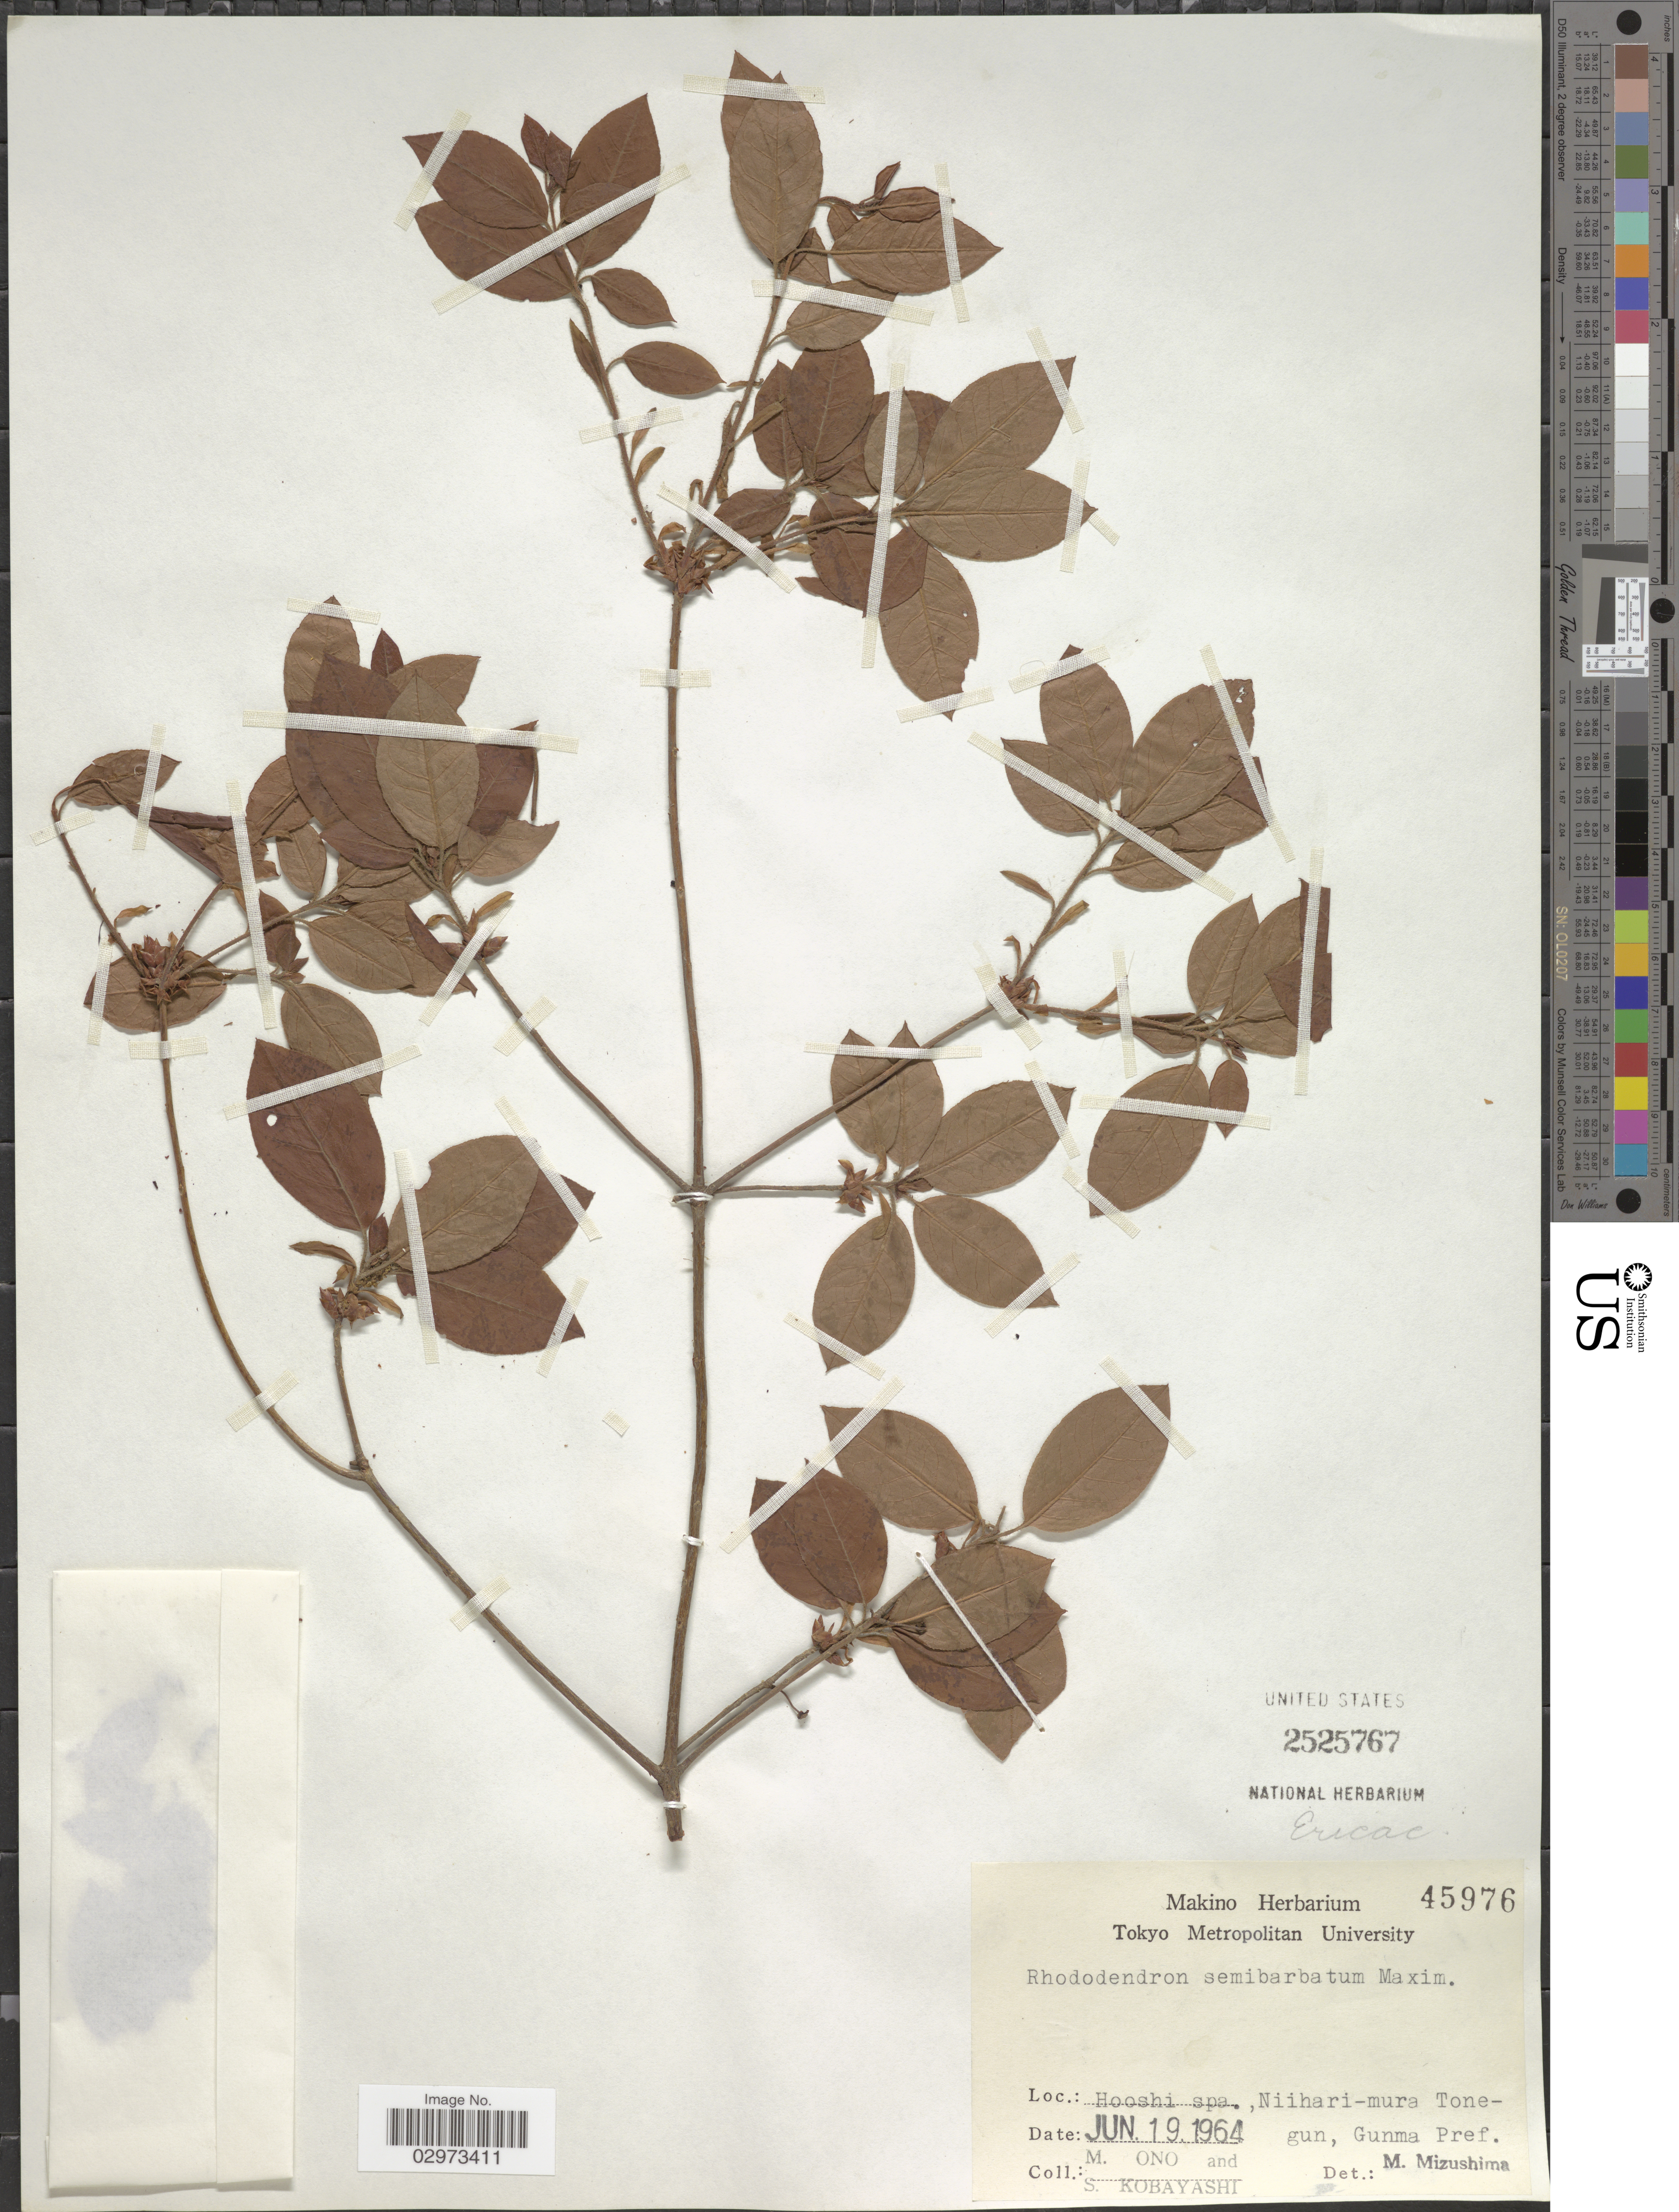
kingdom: Plantae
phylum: Tracheophyta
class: Magnoliopsida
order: Ericales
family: Ericaceae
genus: Rhododendron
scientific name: Rhododendron semibarbatum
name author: Maxim.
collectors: M. Ono & S. Kobayashi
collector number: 45976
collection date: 1964-06-19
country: Japan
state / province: Gunma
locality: Hooshi spa., Niihari-mura Tone-gun, Gunma Pref.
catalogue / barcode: US 2525767